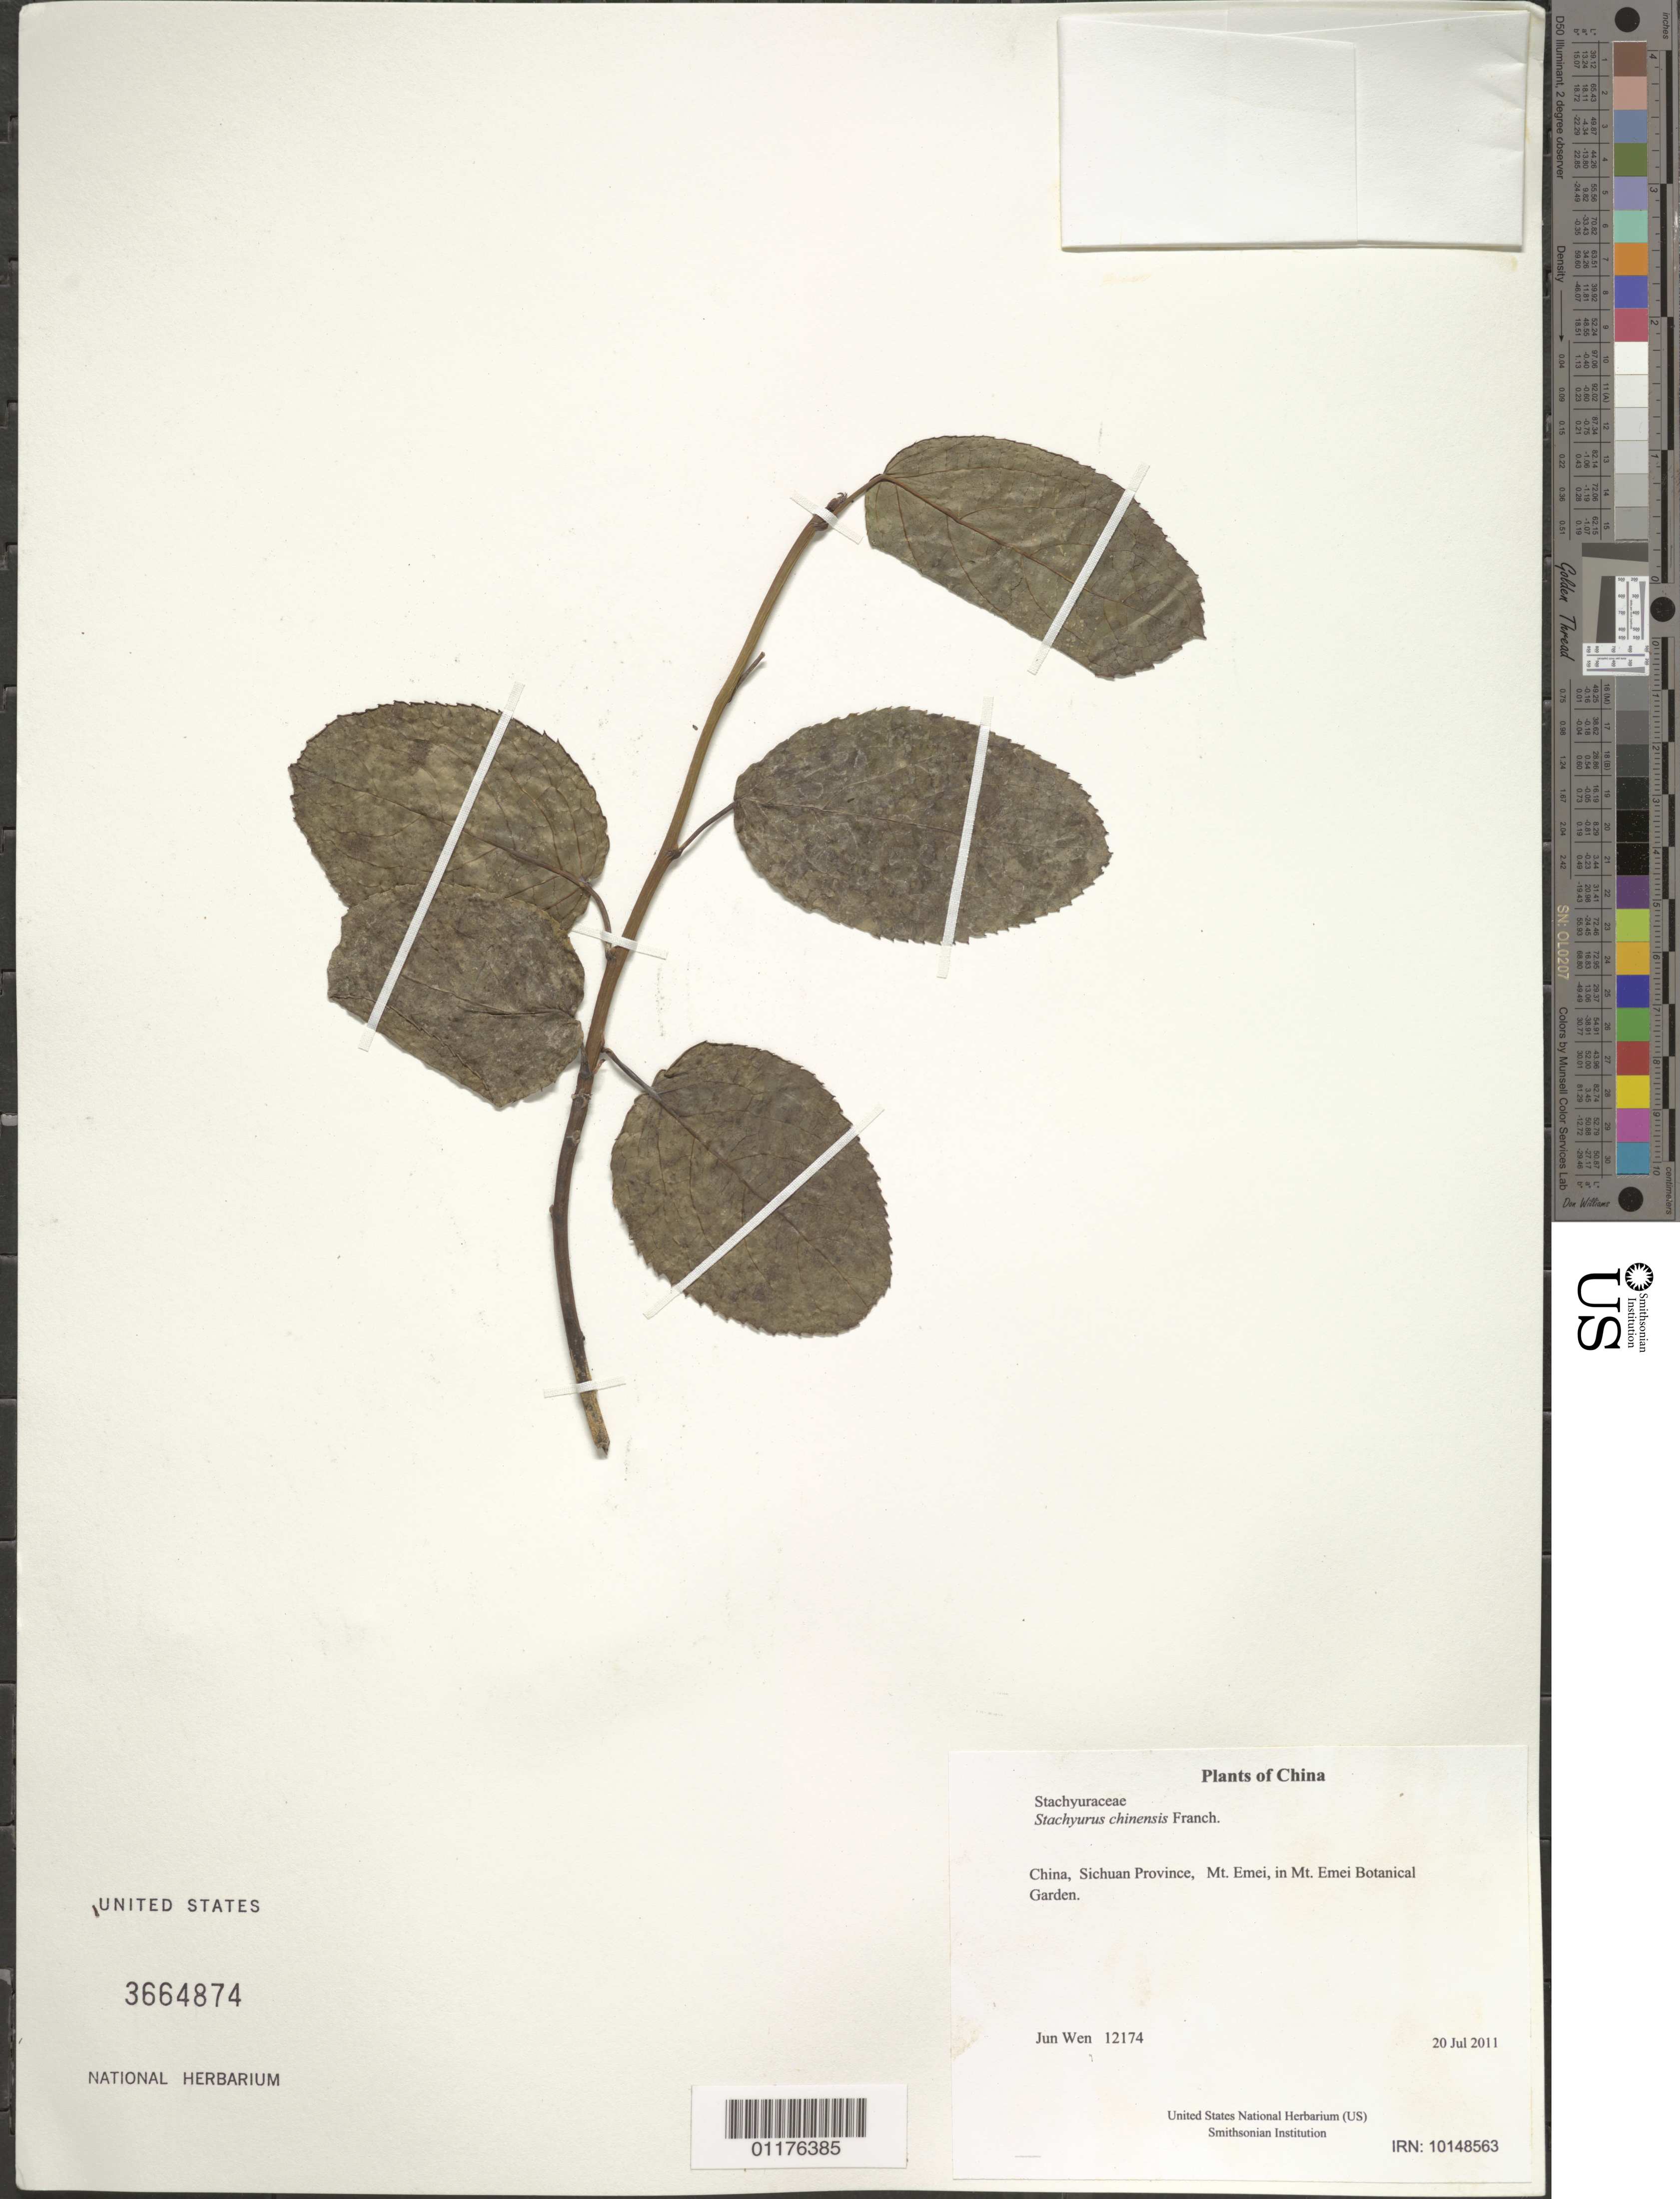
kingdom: Plantae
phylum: Tracheophyta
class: Magnoliopsida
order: Crossosomatales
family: Stachyuraceae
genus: Stachyurus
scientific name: Stachyurus chinensis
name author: Franch.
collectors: J. Wen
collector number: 12174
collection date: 2011-07-20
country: China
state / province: Sichuan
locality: Mt. Emei, in Mt. Emei Botanical Garden.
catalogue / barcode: US 3664874